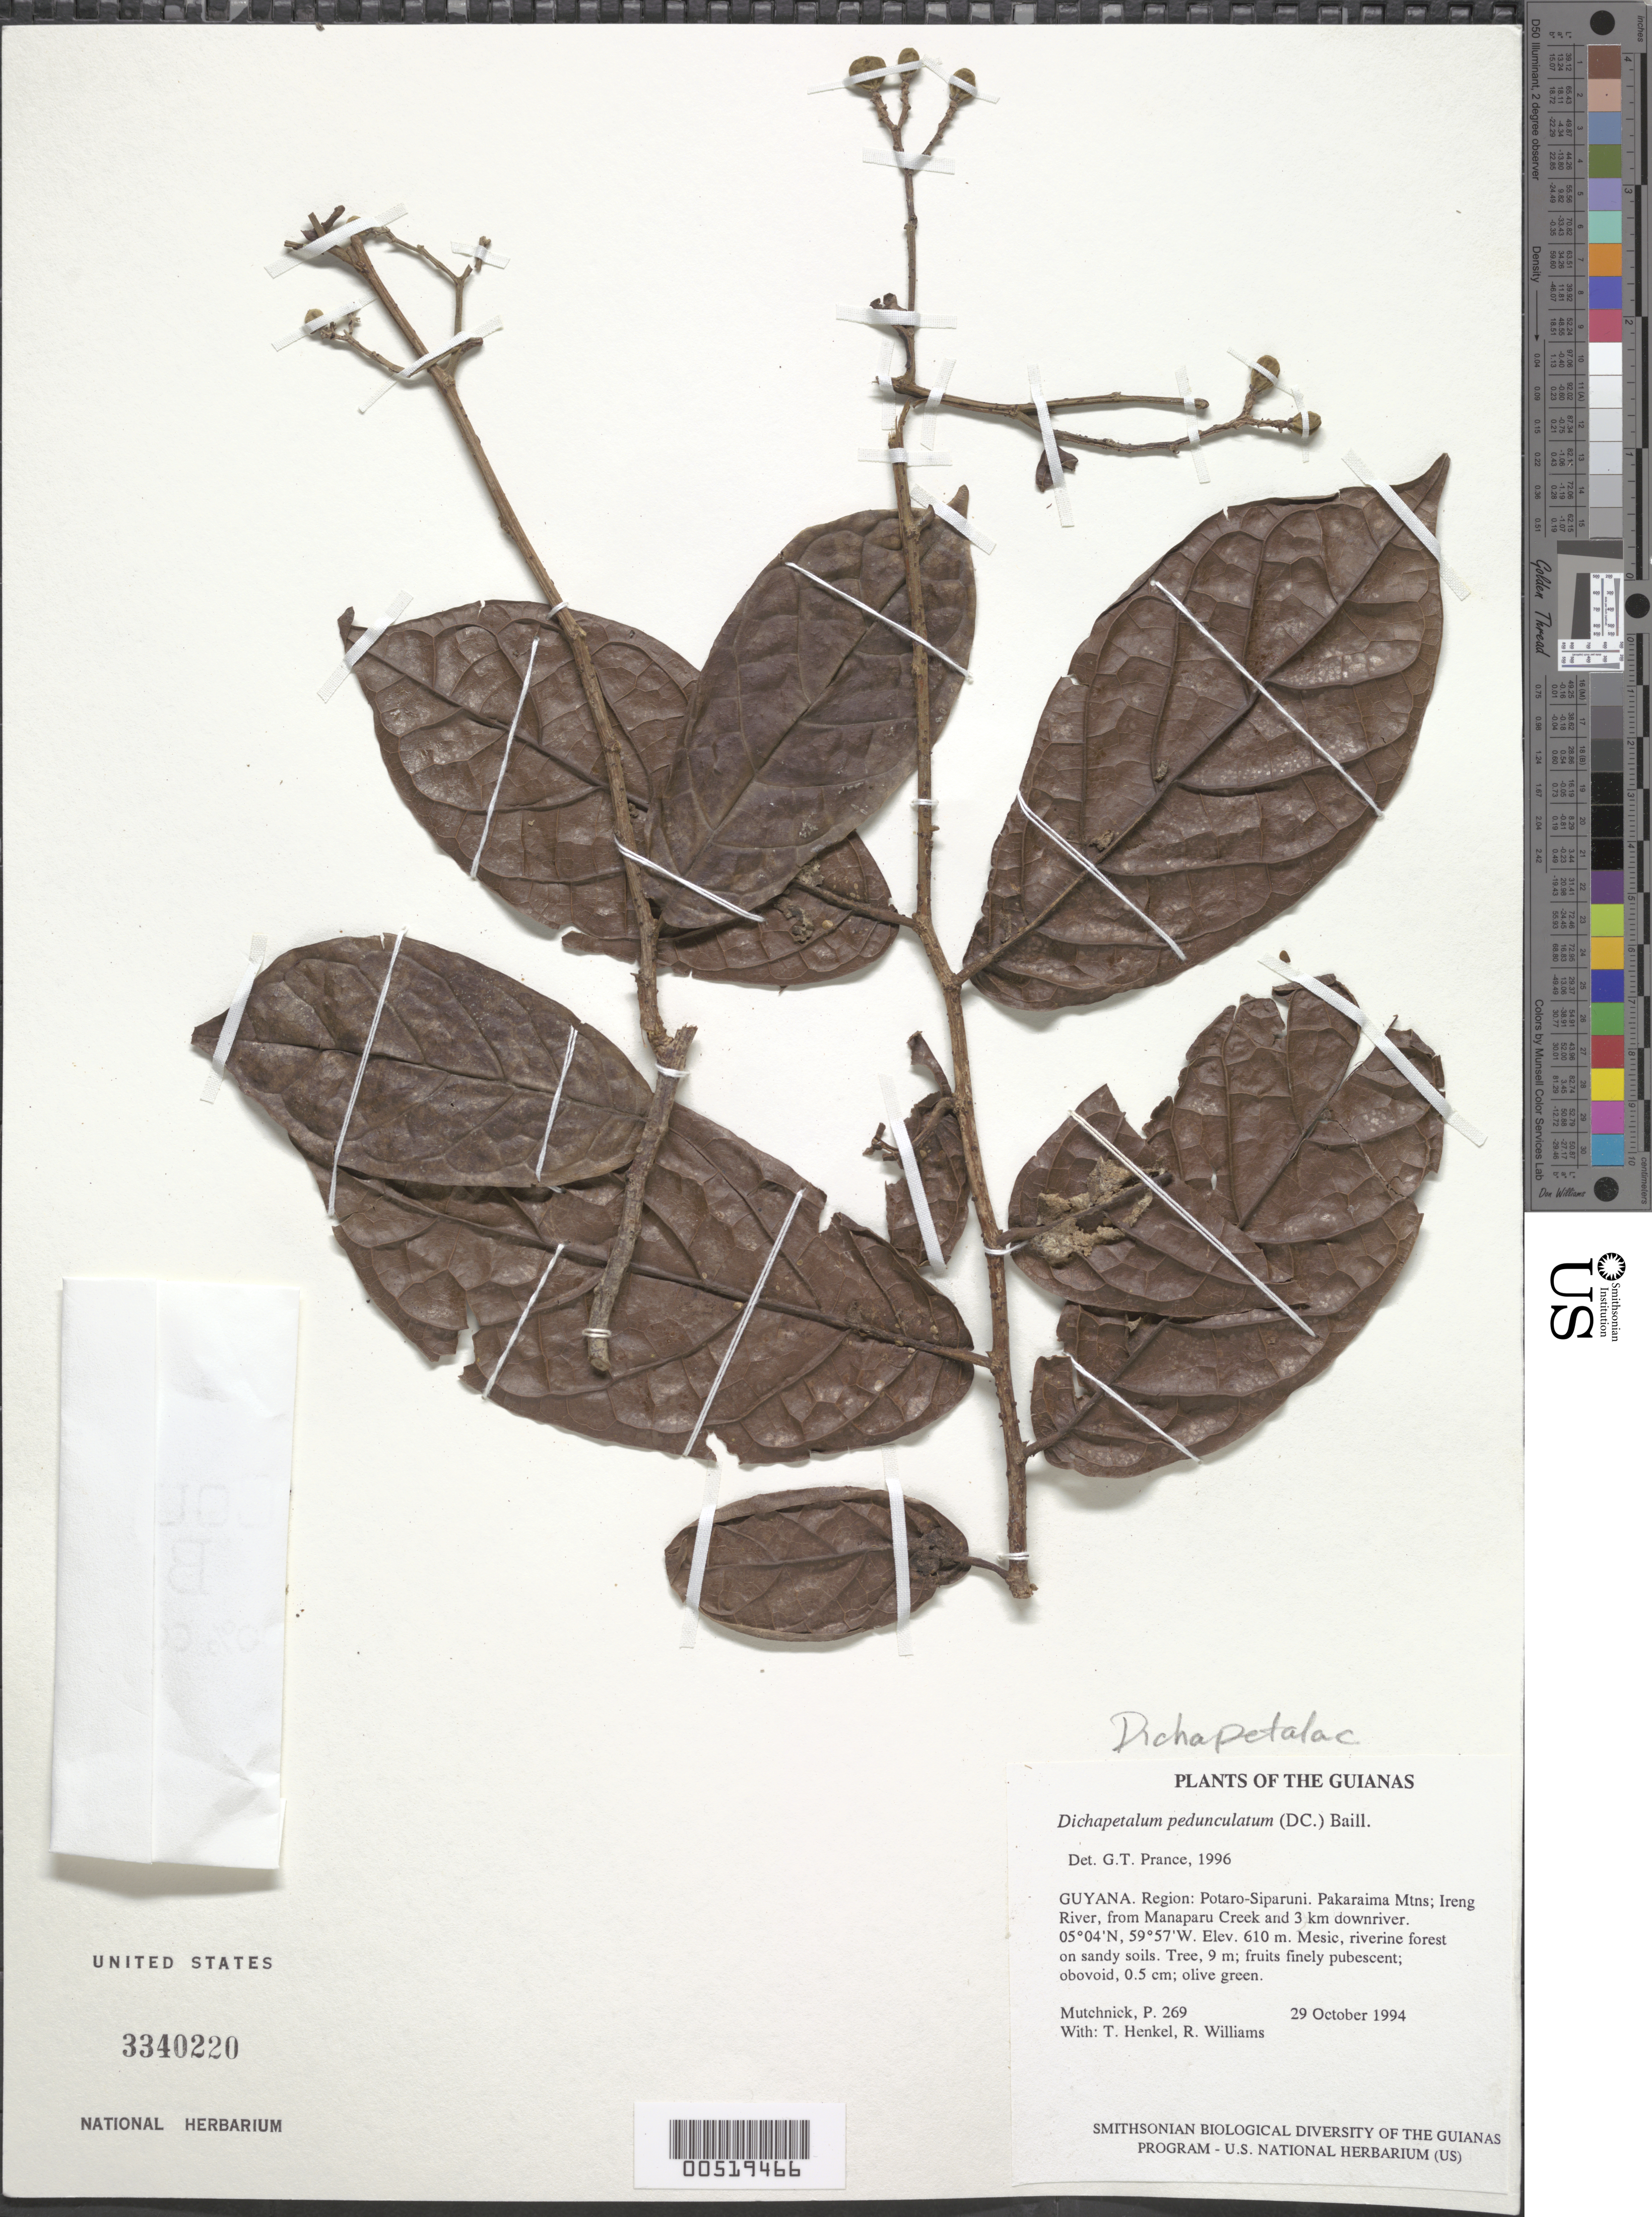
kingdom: Plantae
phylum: Tracheophyta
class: Magnoliopsida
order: Malpighiales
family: Dichapetalaceae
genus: Dichapetalum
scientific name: Dichapetalum pedunculatum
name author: (DC.) Baill.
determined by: Prance, G. T.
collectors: P. Mutchnick, T. Henkel & R. Williams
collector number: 269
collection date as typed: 29 October 1994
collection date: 1994-10-29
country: Guyana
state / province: Potaro-Siparuni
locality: Pakaraima Mtns; Ireng River, from Manaparu Creek and 3 km downriver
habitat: Mesic, riverine forest on sandy soils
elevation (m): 610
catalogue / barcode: US 3340220